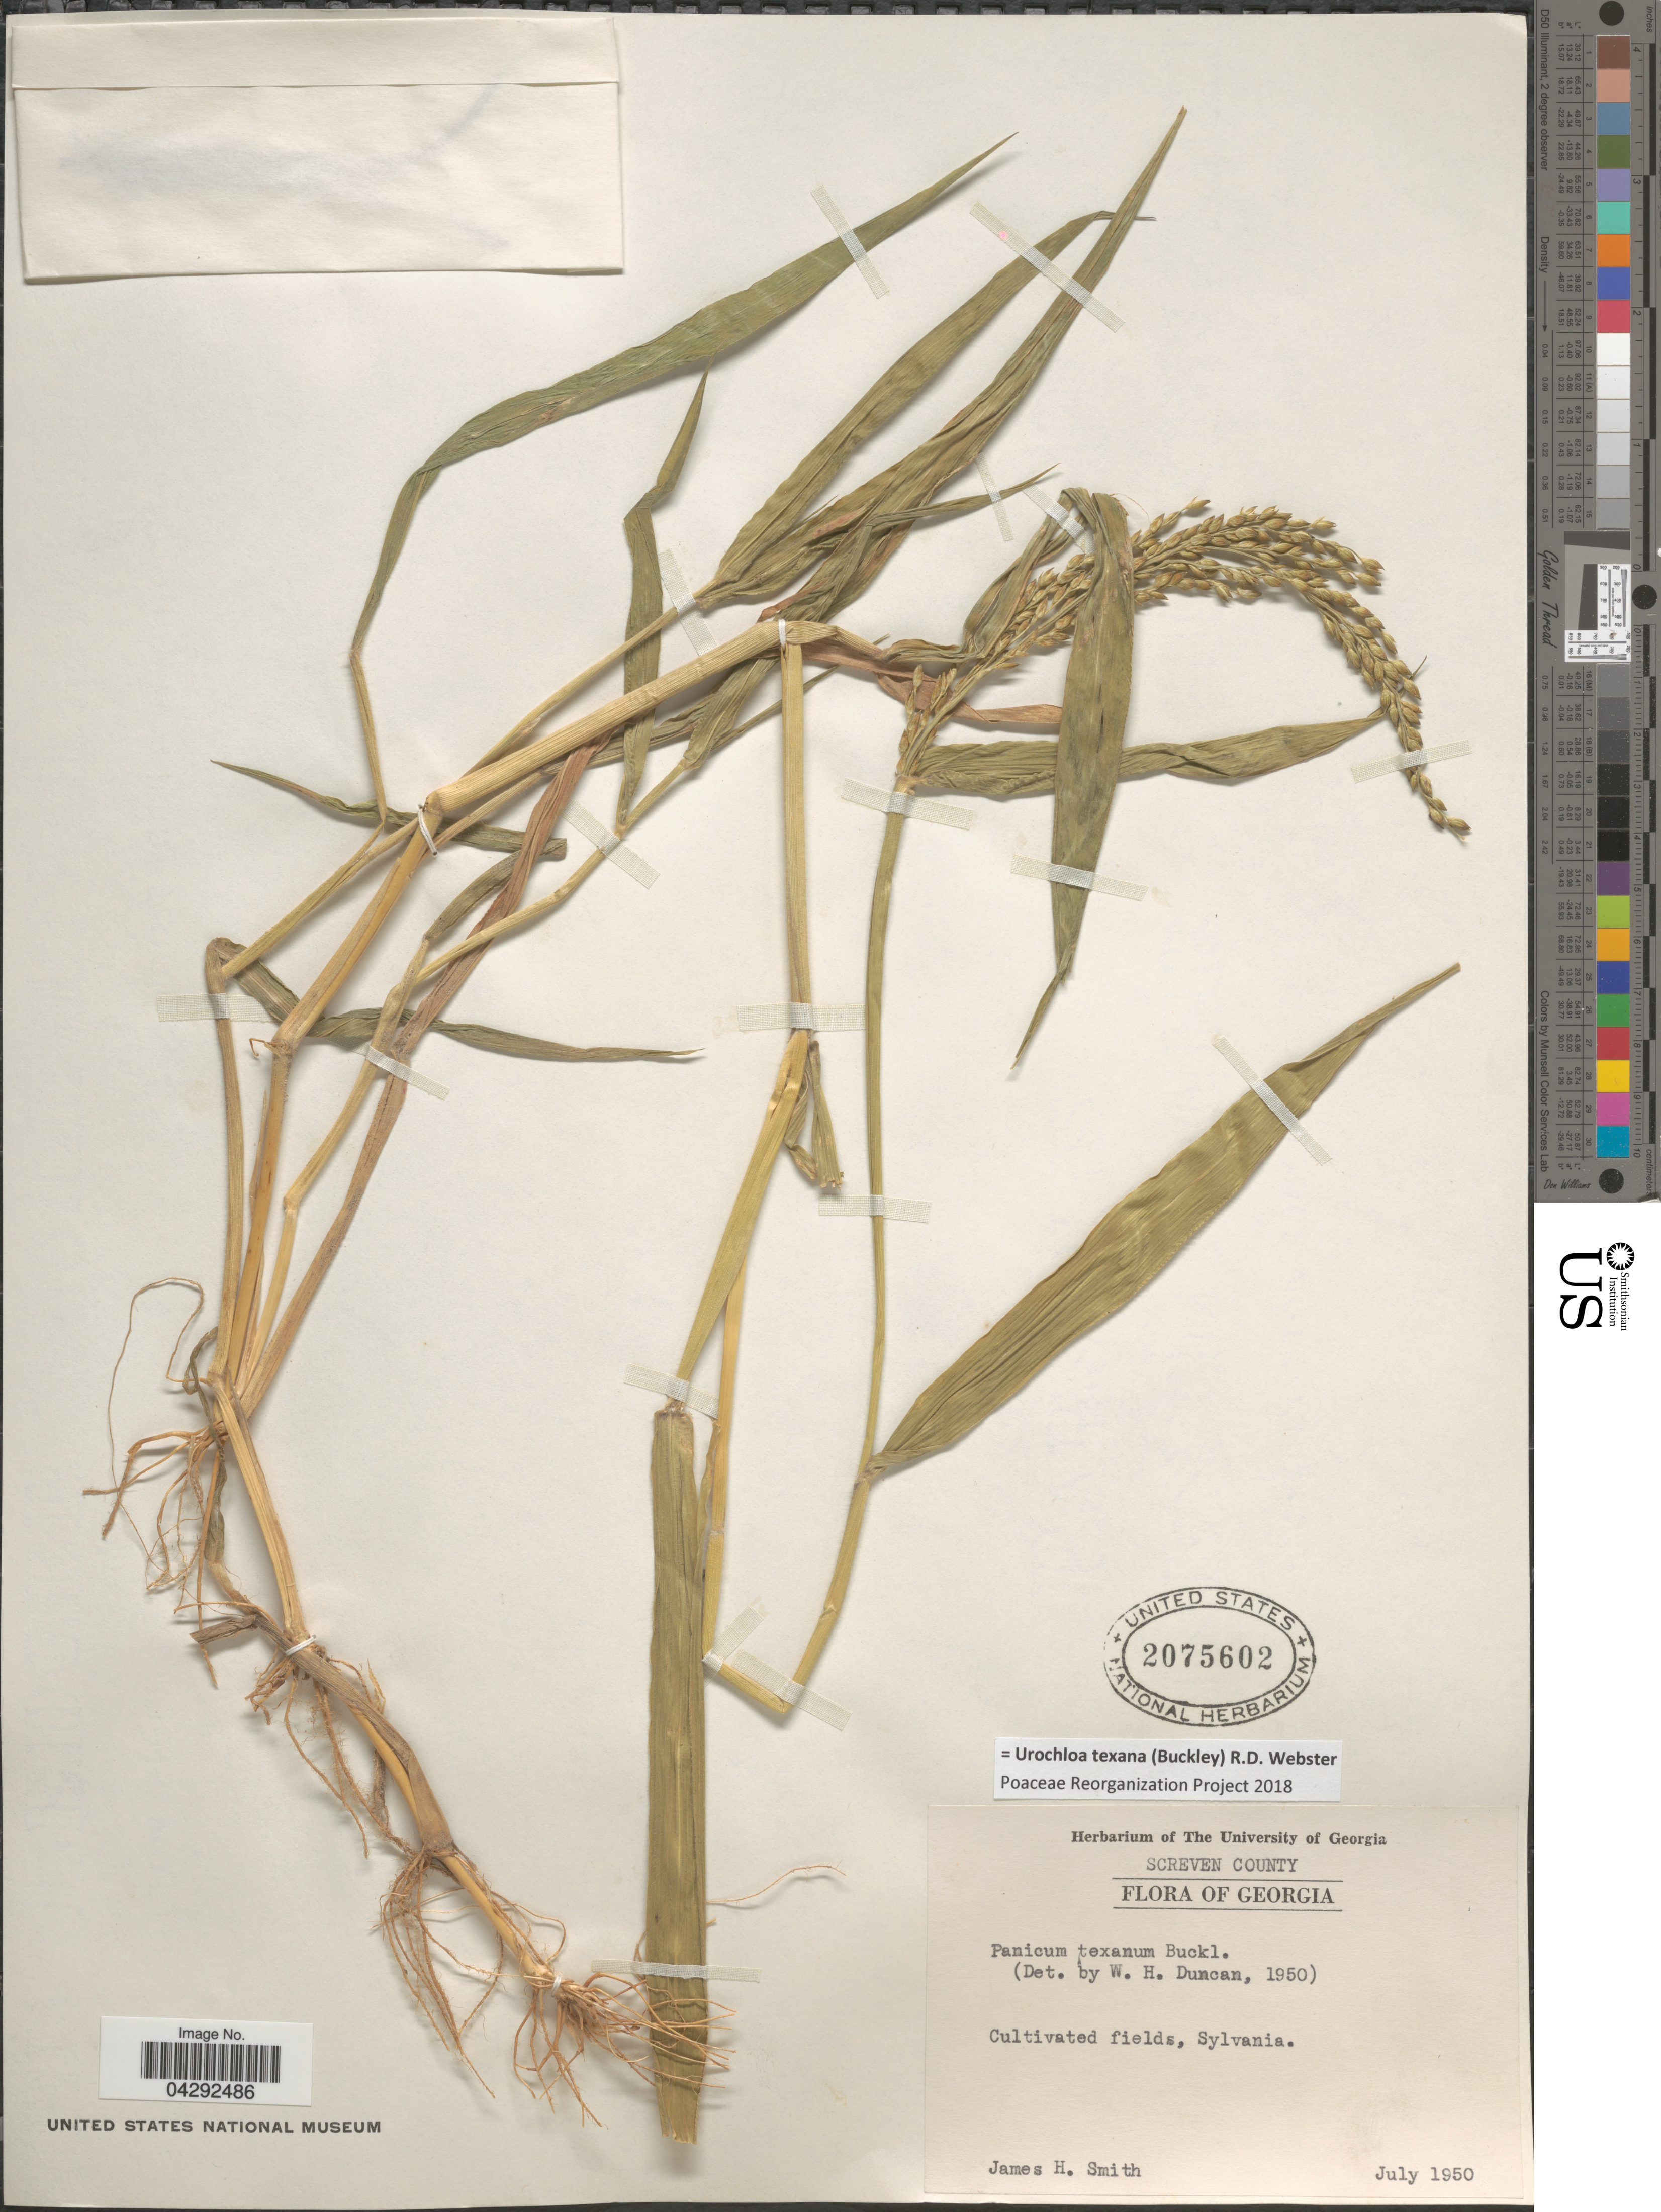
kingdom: Plantae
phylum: Tracheophyta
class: Liliopsida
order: Poales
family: Poaceae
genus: Urochloa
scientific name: Urochloa texana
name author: (Buckley) R.D. Webster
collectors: J. Smith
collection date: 1950-07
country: United States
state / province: Georgia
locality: Screven County. Cultivated fields, Sylvania.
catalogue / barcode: US 2075602